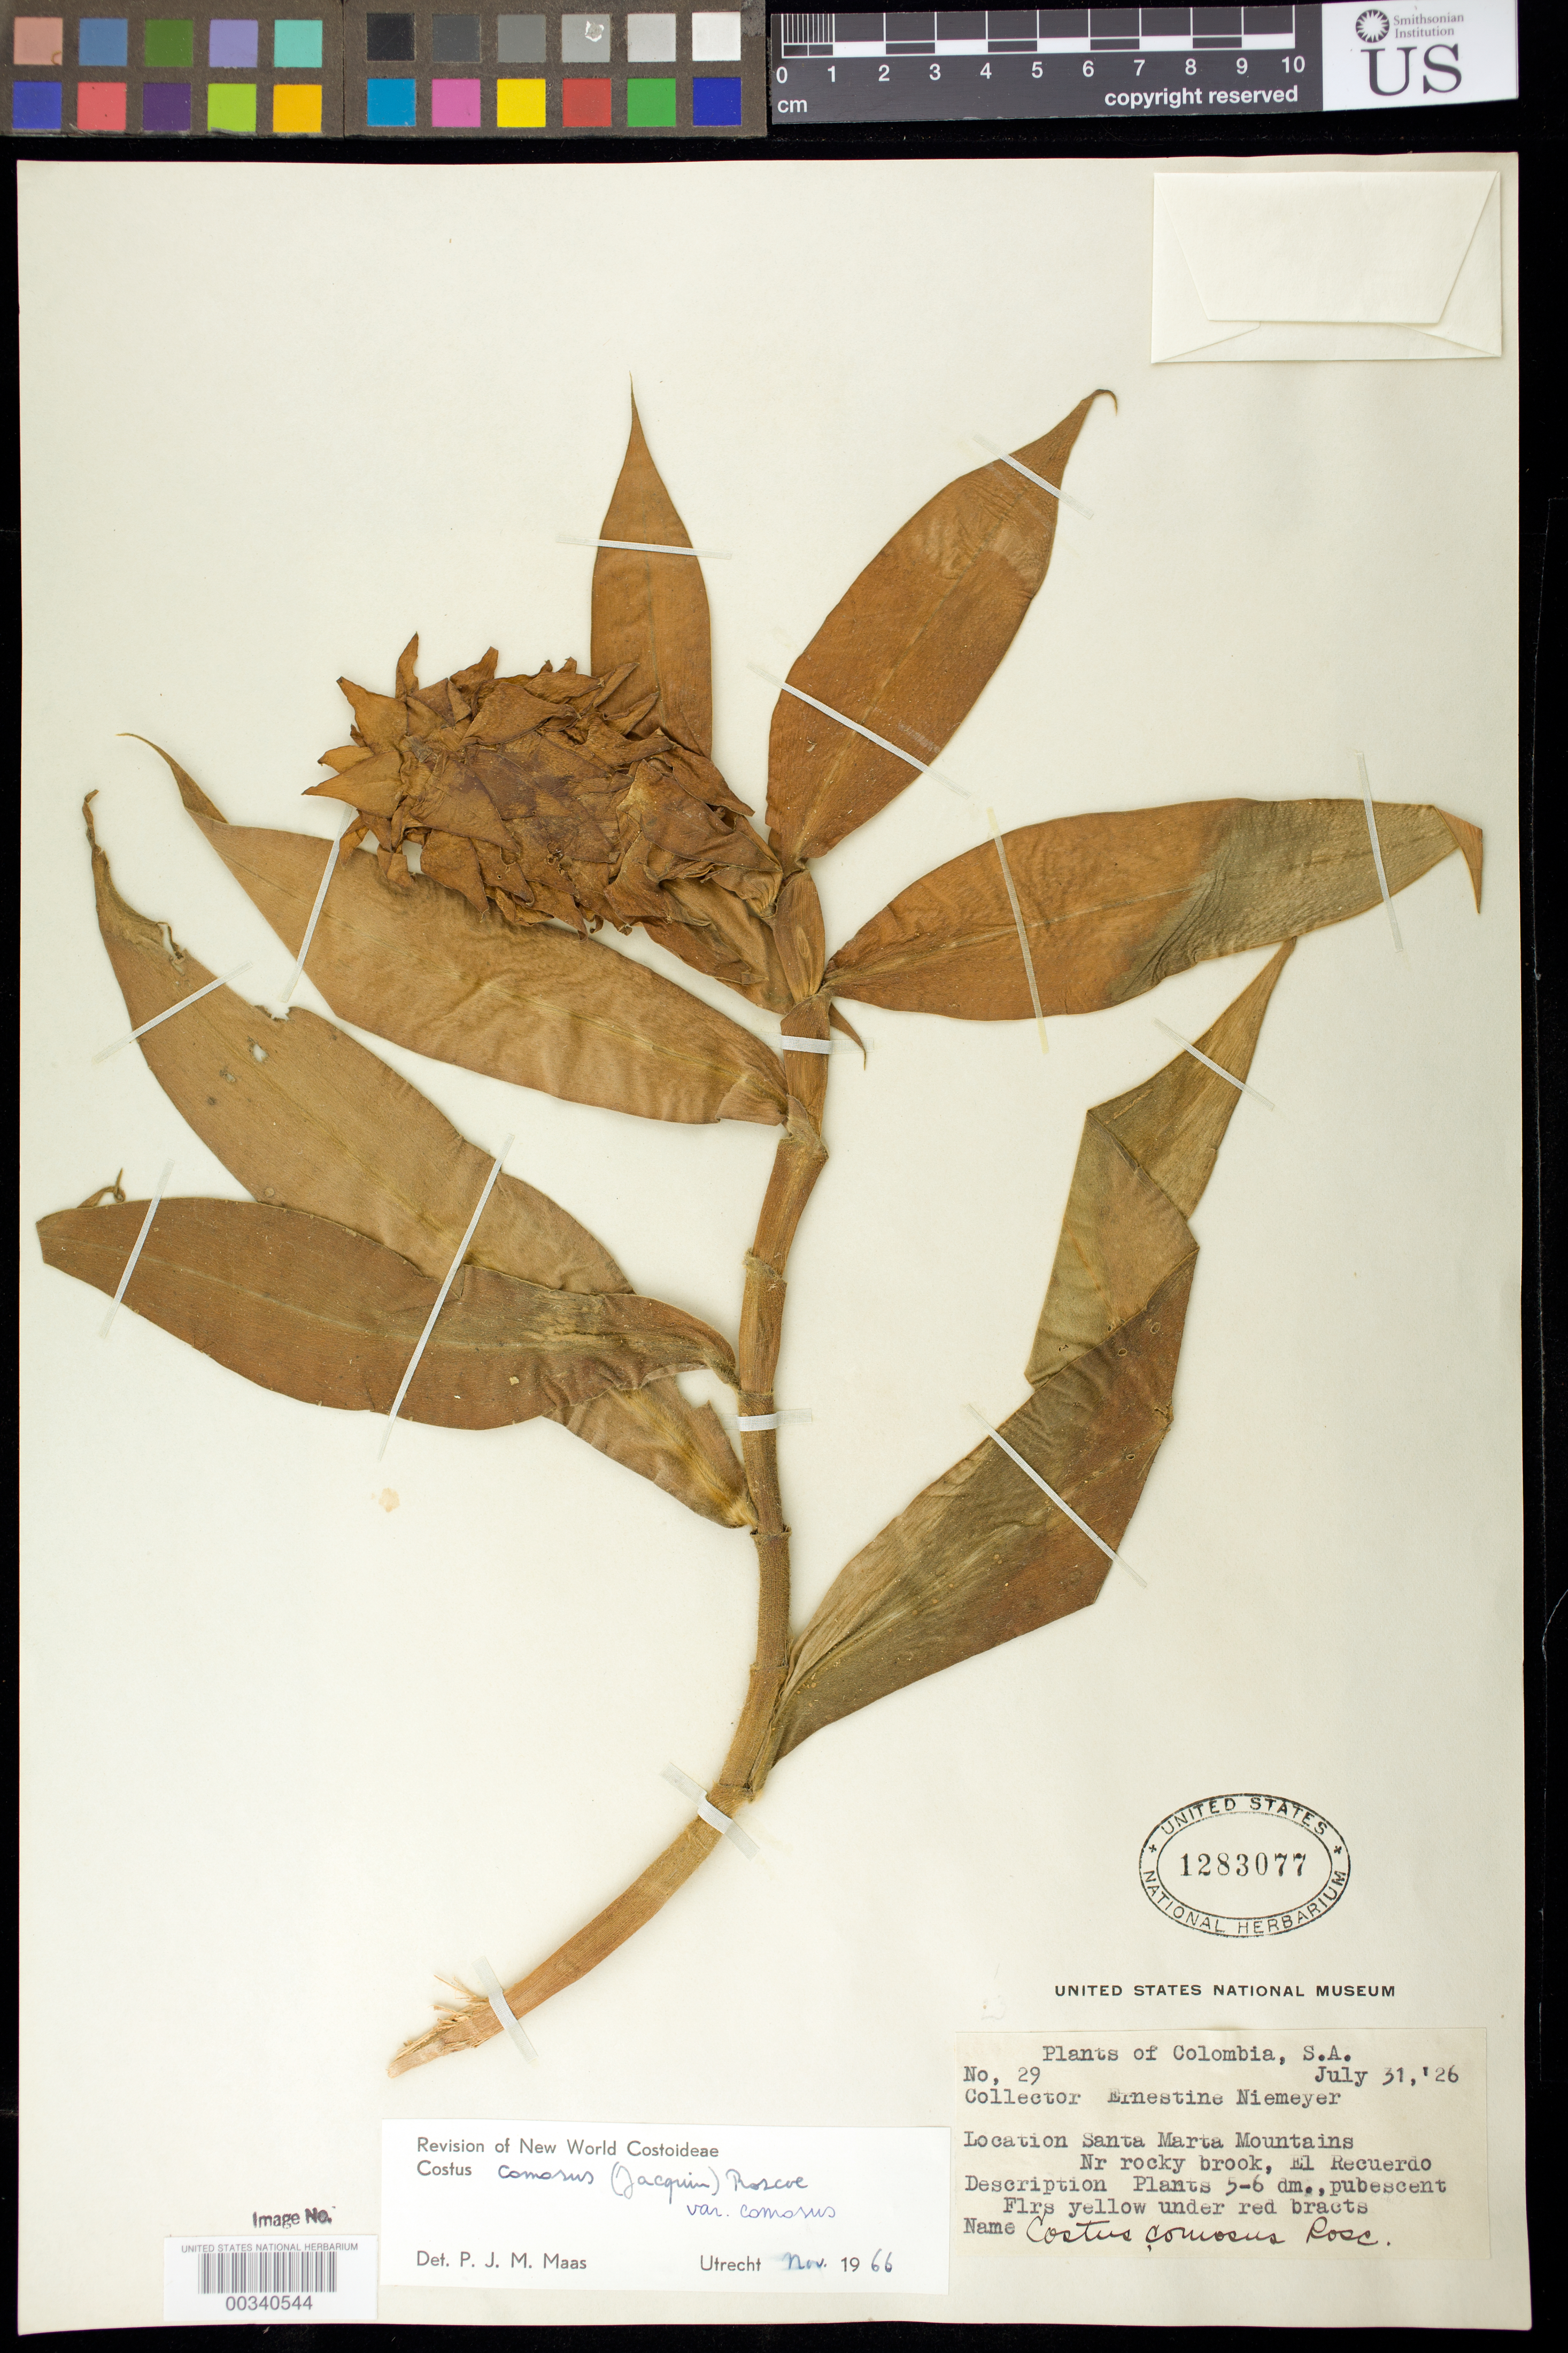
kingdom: Plantae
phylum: Tracheophyta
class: Liliopsida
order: Zingiberales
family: Costaceae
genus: Costus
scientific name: Costus comosus var. comosus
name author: (Jacq.) Roscoe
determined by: Maas, Paul J. M.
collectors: E. Niemeyer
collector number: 29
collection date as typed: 31 Jul 1926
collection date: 1926-07-31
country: Colombia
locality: Santa Marta mountains, near rocky brook, El Recuerdo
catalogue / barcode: US 1283077